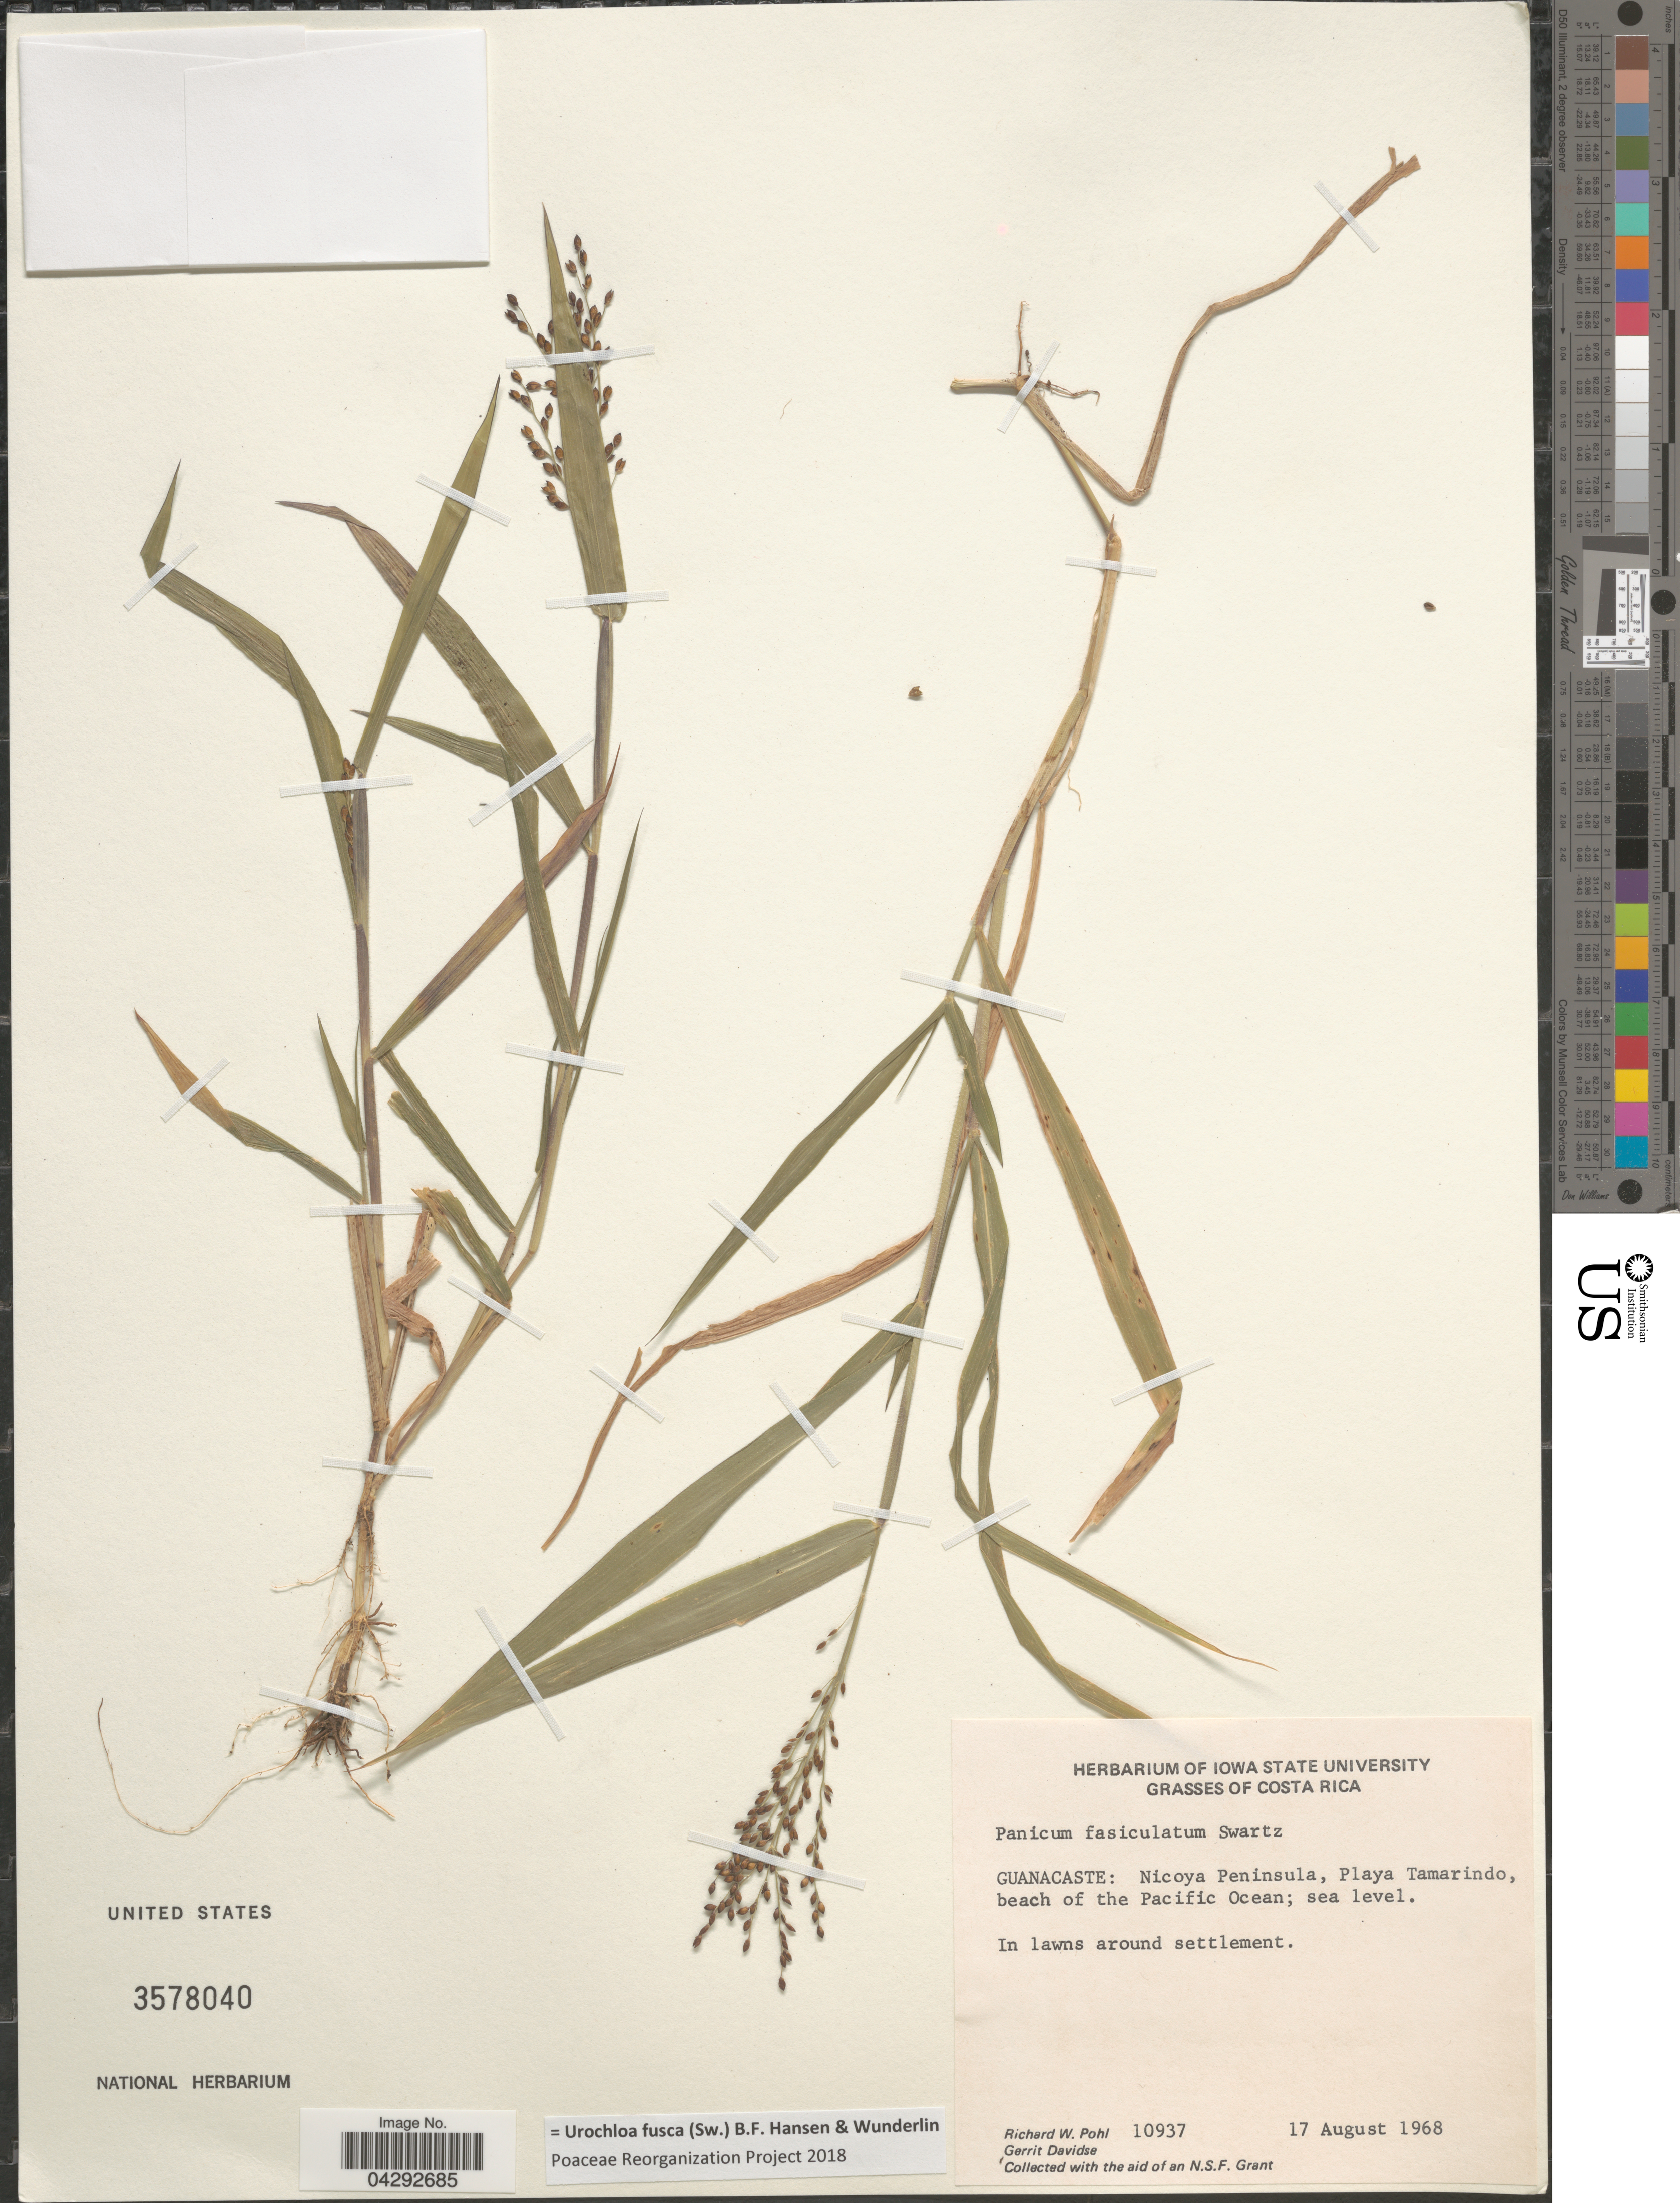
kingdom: Plantae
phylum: Tracheophyta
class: Liliopsida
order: Poales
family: Poaceae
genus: Urochloa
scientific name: Urochloa fusca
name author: (Sw.) B.F. Hansen & Wunderlin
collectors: R. W. Pohl & G. Davidse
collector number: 10937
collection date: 1968-08-17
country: Costa Rica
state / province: Guanacaste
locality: Nicoya Peninsula, Playa Tamarindo, beach of the Pacific Ocean.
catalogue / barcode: US 3578040